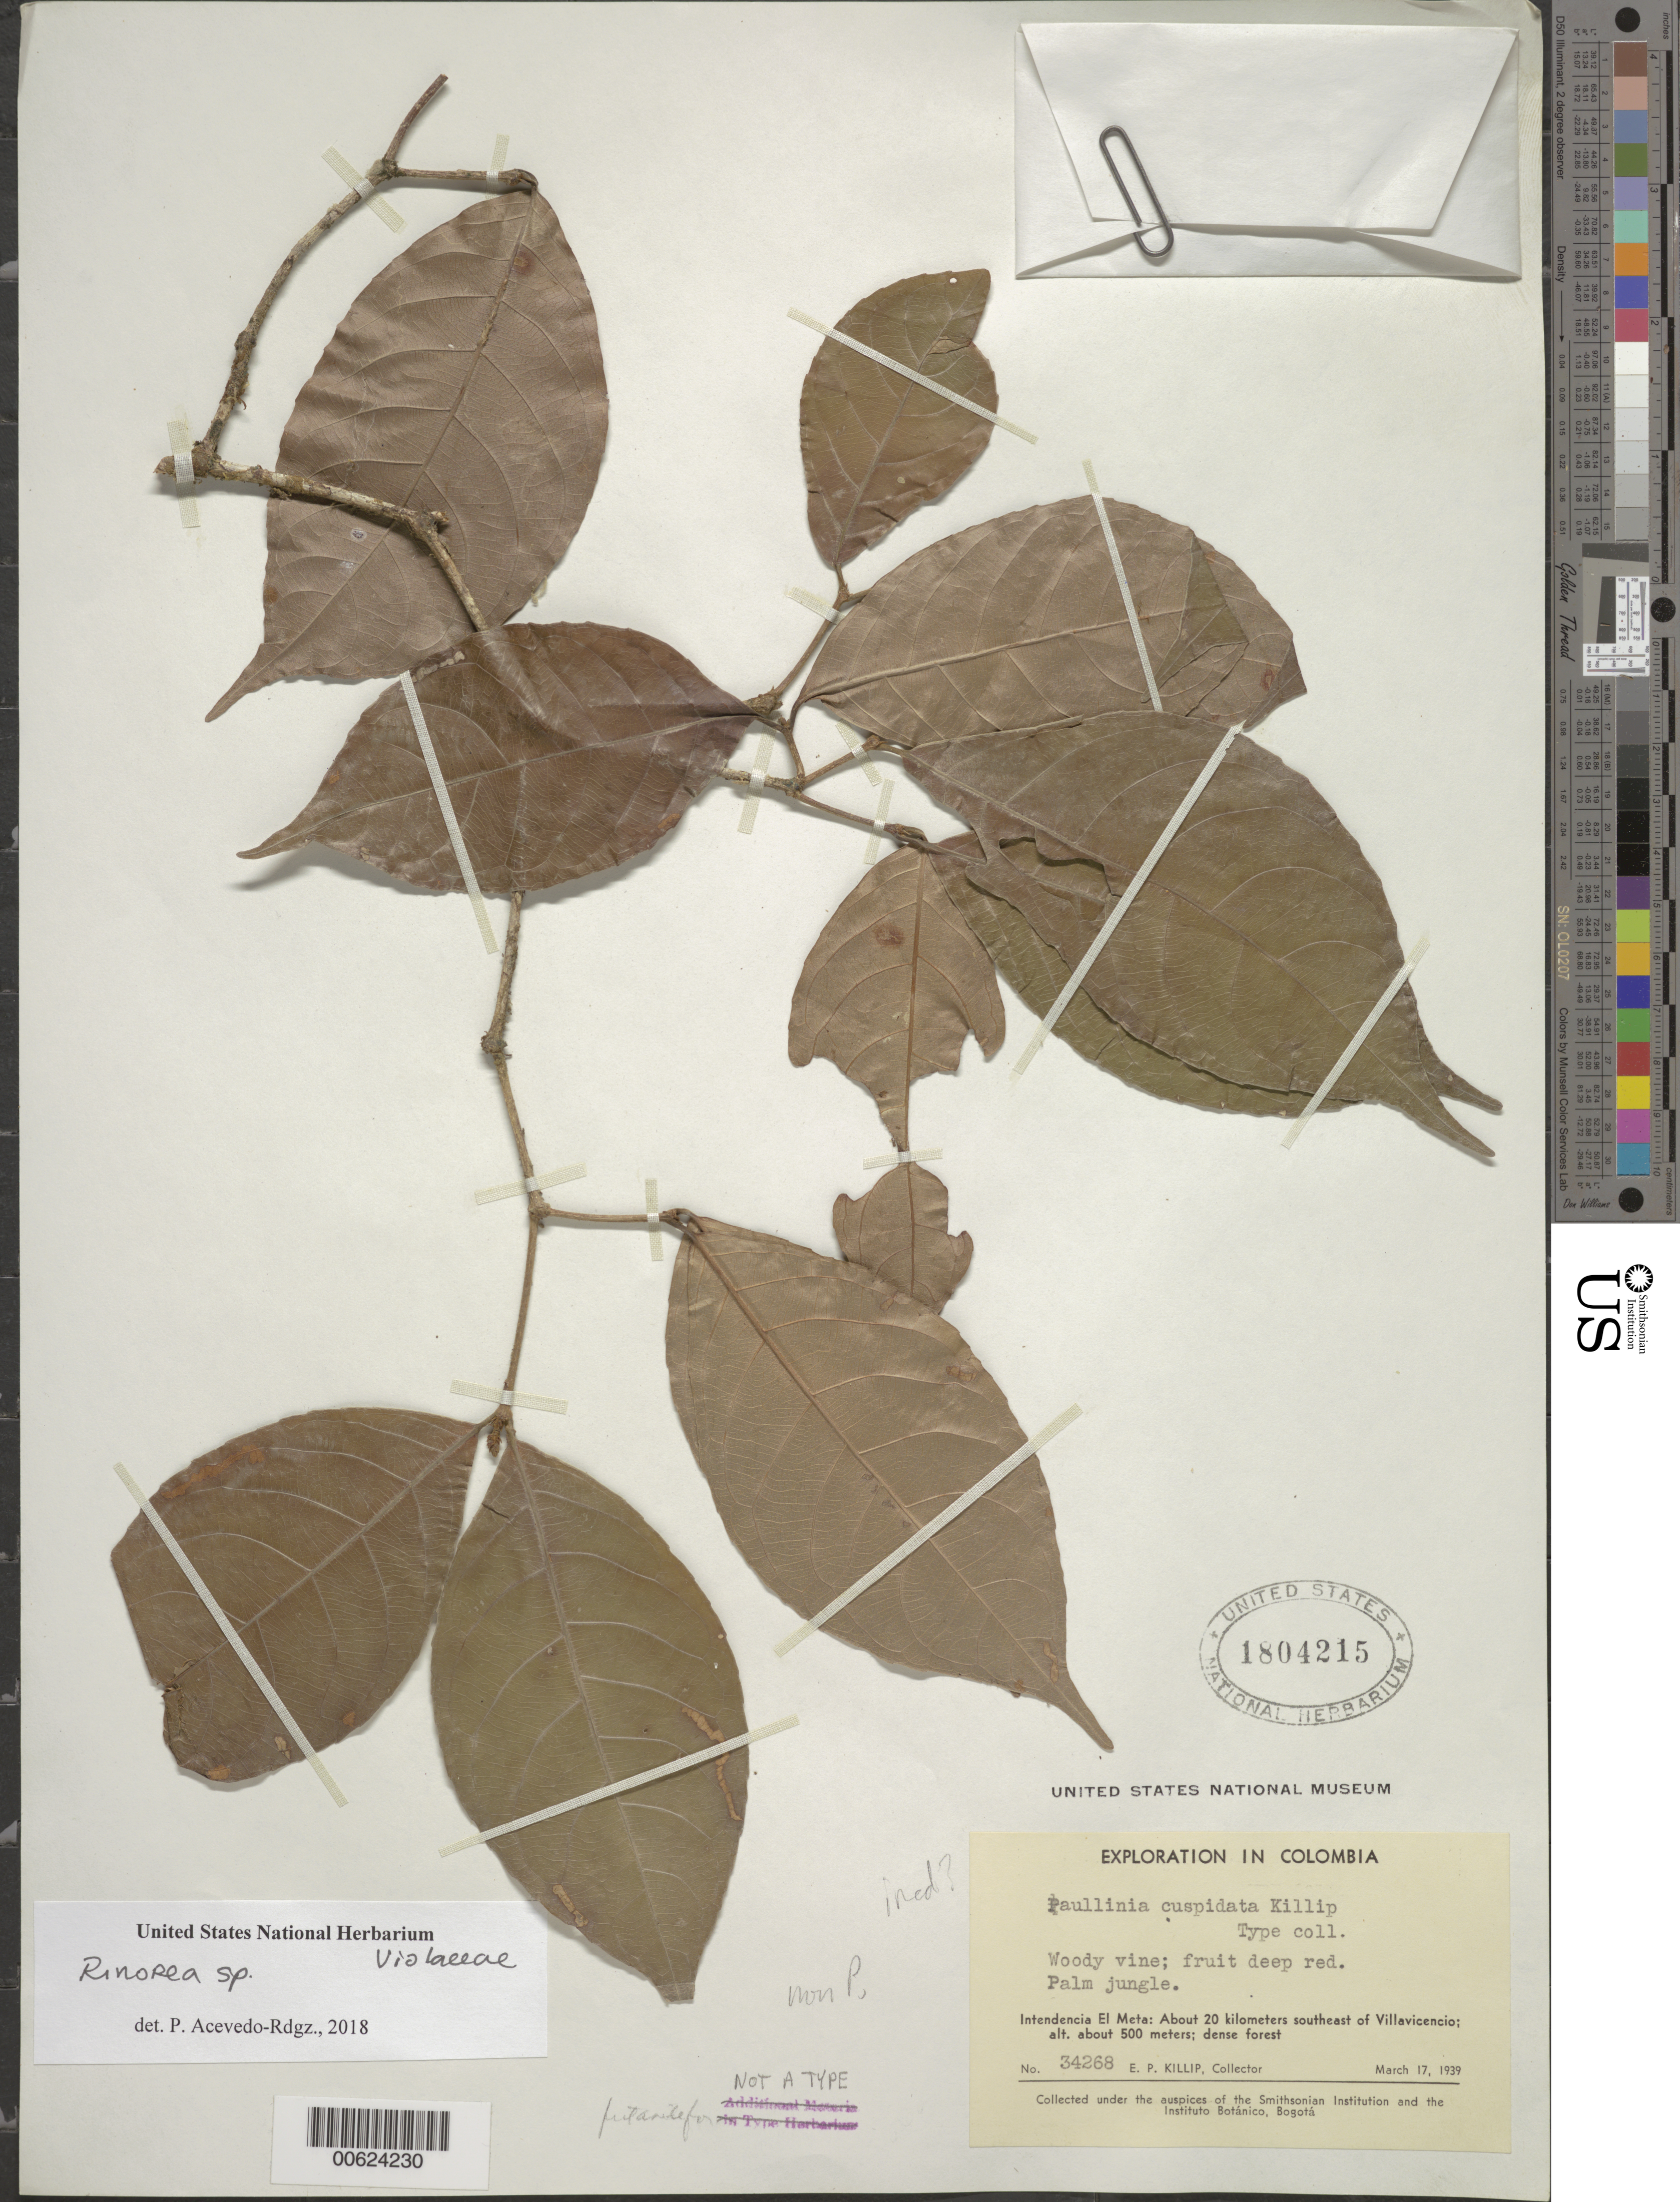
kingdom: Plantae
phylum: Tracheophyta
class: Magnoliopsida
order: Malpighiales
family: Violaceae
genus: Rinorea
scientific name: Rinorea sp.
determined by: Acevedo-Rodríguez, P., (BOT), Smithsonian Institution - National Museum of Natural History (UNITED STATES)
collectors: E. P. Killip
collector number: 34268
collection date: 1939-03-17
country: Colombia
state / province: Meta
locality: SE of Villa Vicencia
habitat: Palm jungle; dense forest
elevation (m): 500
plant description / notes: Proposed type of Paullinia cuspidata Killip, ined.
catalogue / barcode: US 1804215